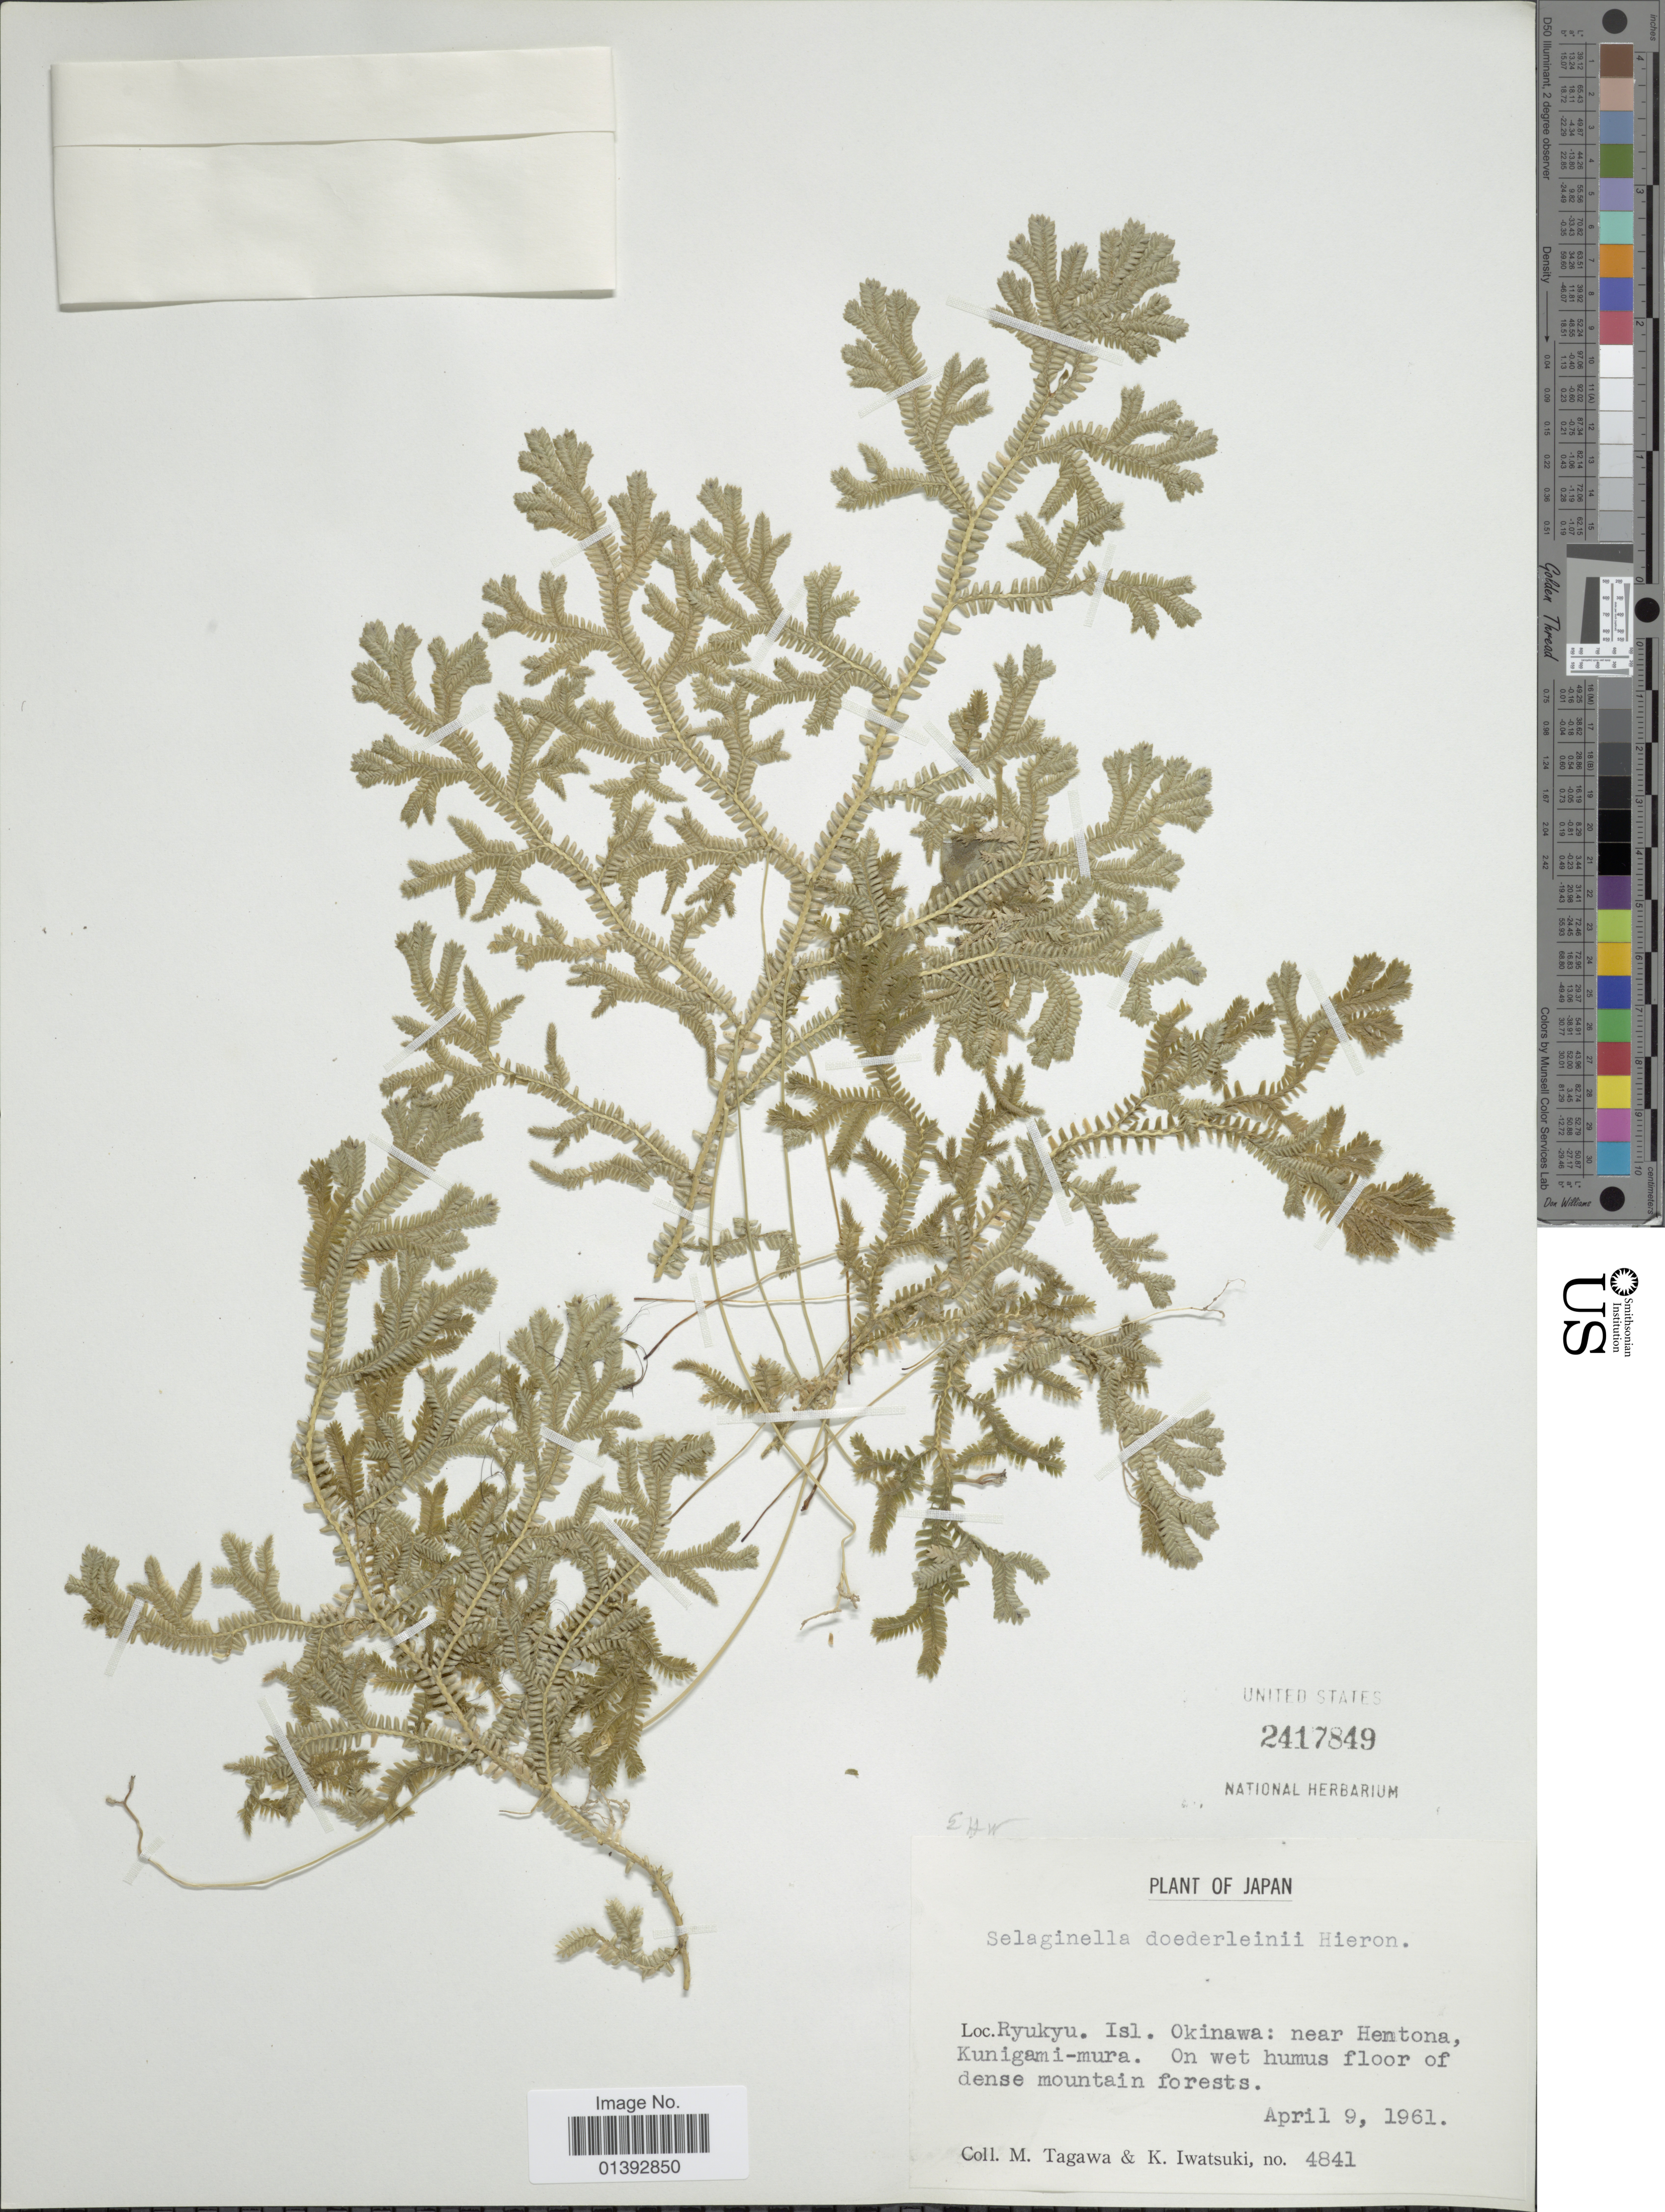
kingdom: Plantae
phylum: Tracheophyta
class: Lycopodiopsida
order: Selaginellales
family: Selaginellaceae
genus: Selaginella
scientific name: Selaginella doederleinii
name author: Hieron.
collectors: M. Tagawa & K. Iwatsuki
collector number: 4841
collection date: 1961-04-09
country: Japan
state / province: Okinawa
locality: Near Hentona, Kunigami-mura, on wet humus floor of dense mountain forest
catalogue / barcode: US 2417849